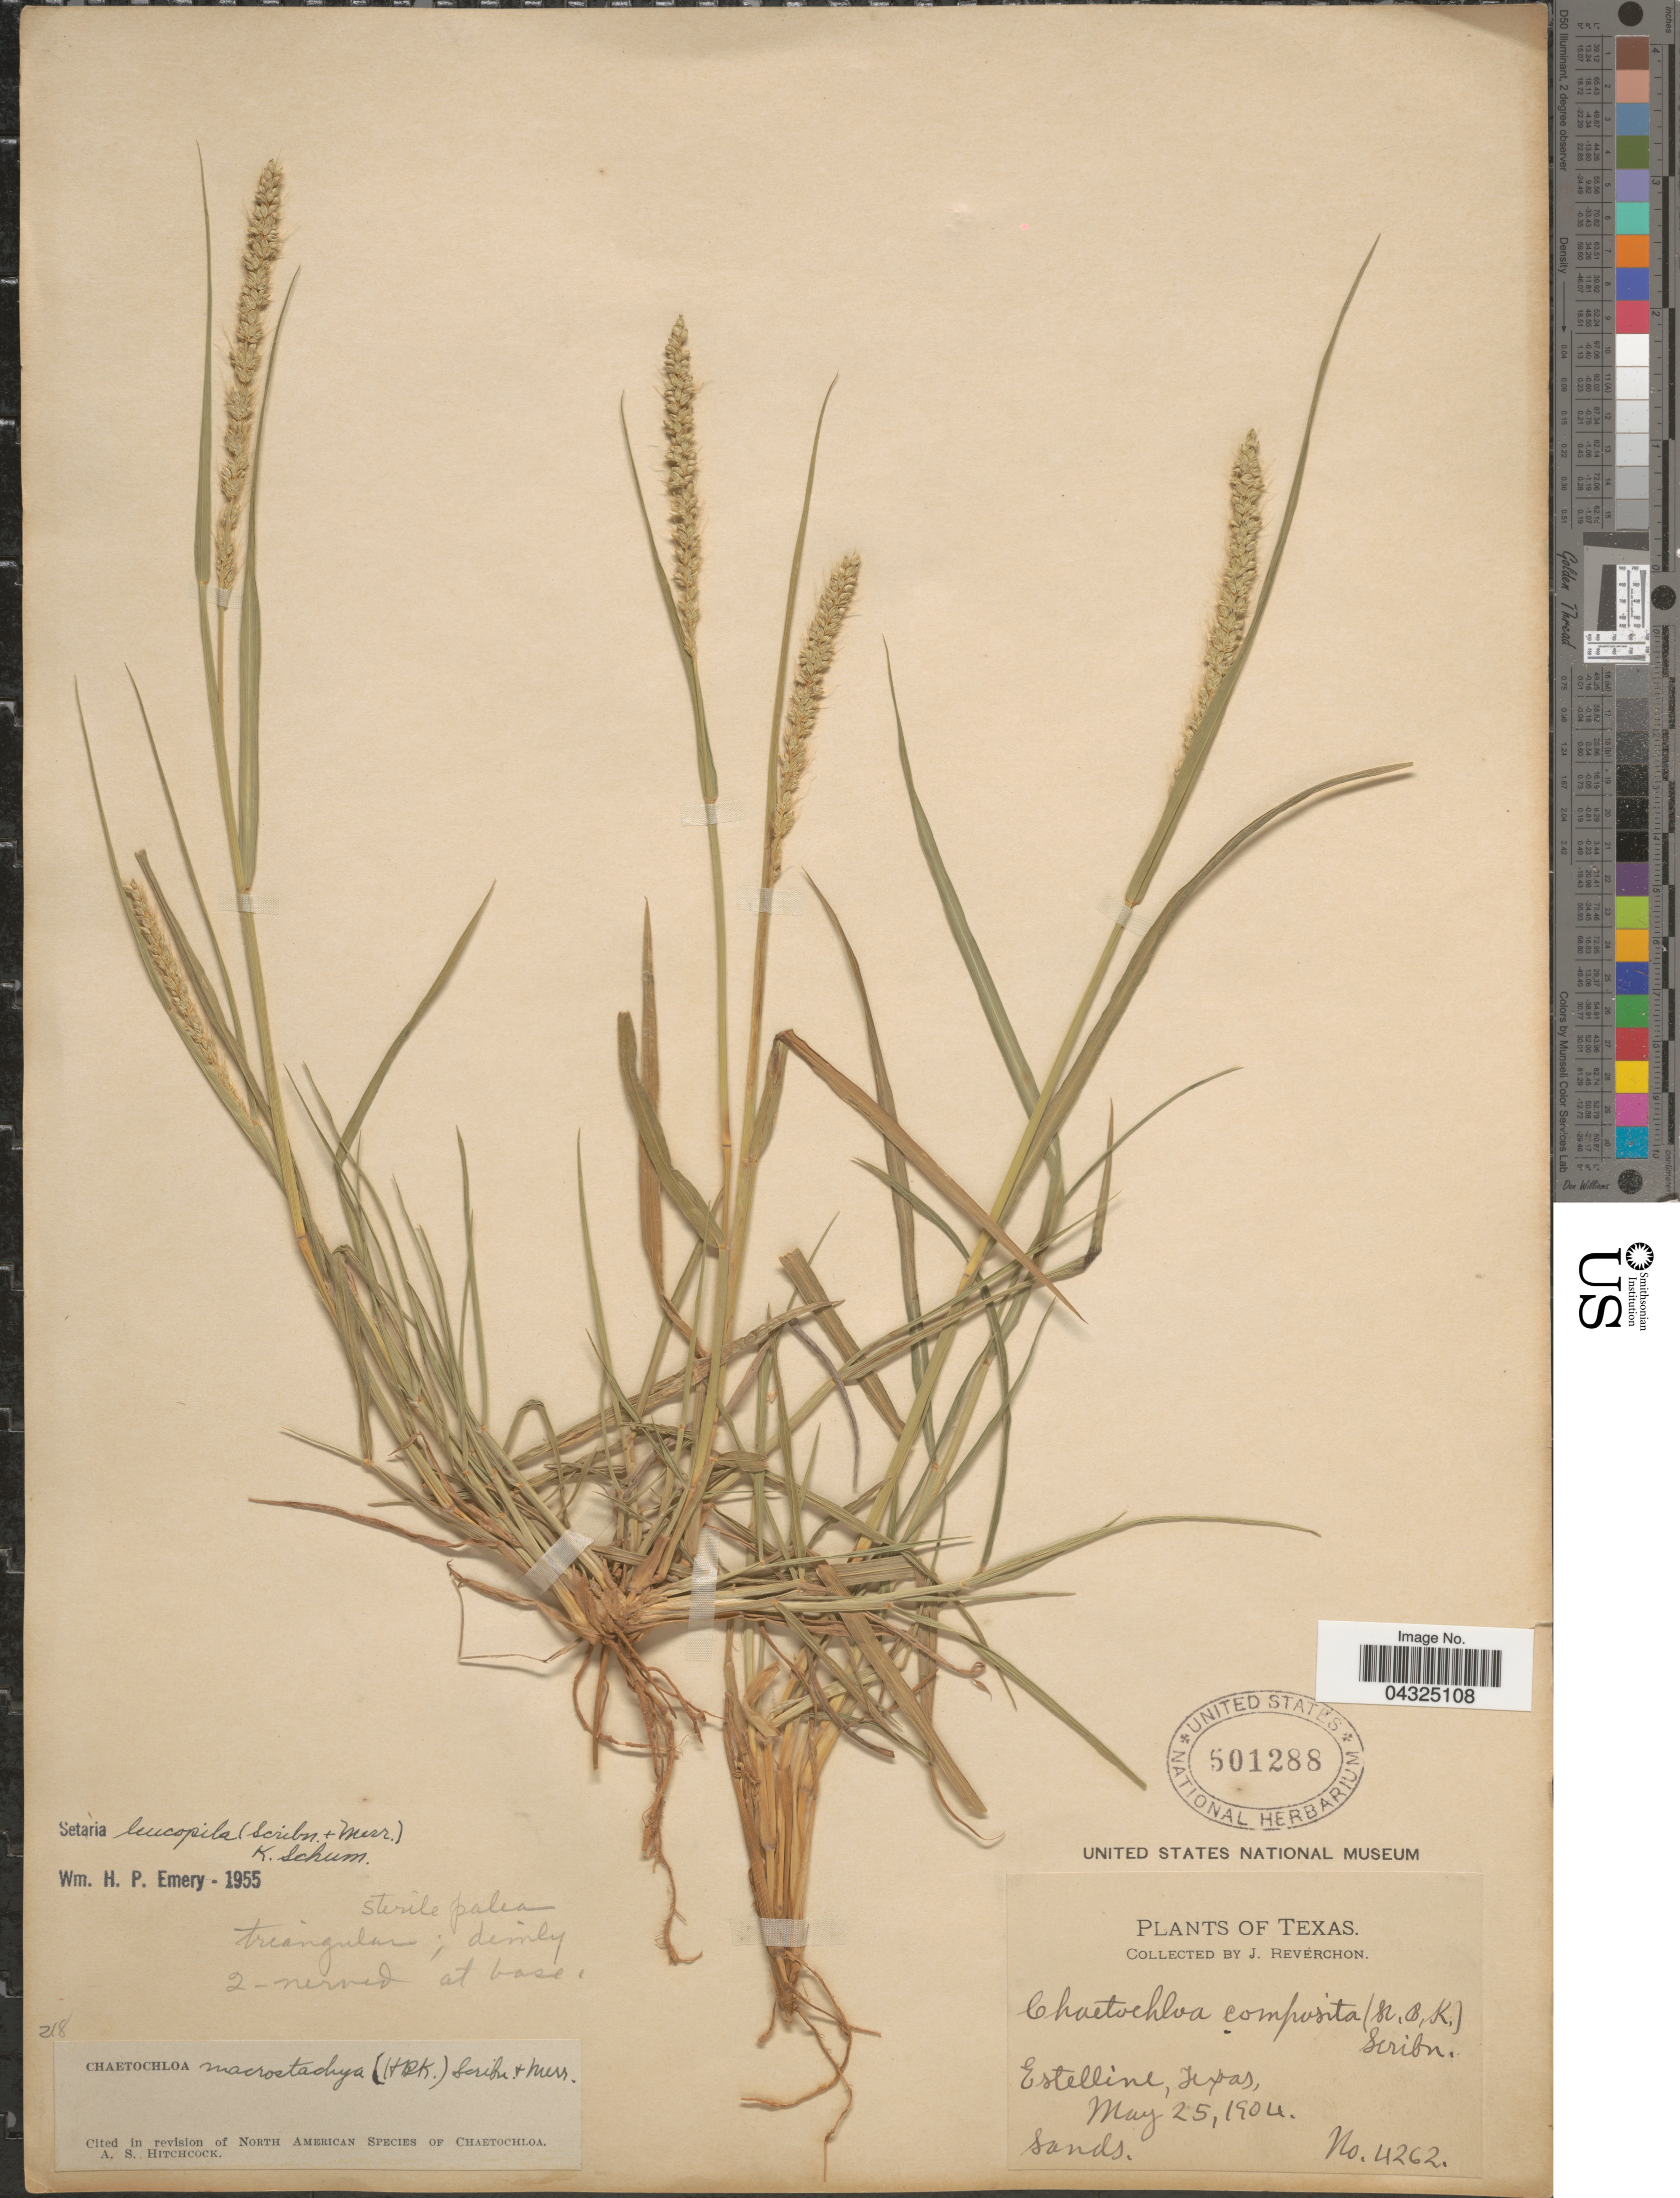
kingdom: Plantae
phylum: Tracheophyta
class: Liliopsida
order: Poales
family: Poaceae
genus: Setaria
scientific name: Setaria leucopila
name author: (Scribn. & Merr.) K. Schum.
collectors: J. Reverchon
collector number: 4262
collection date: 1904-05-25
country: United States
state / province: Texas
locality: Estelline.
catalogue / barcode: US 501288